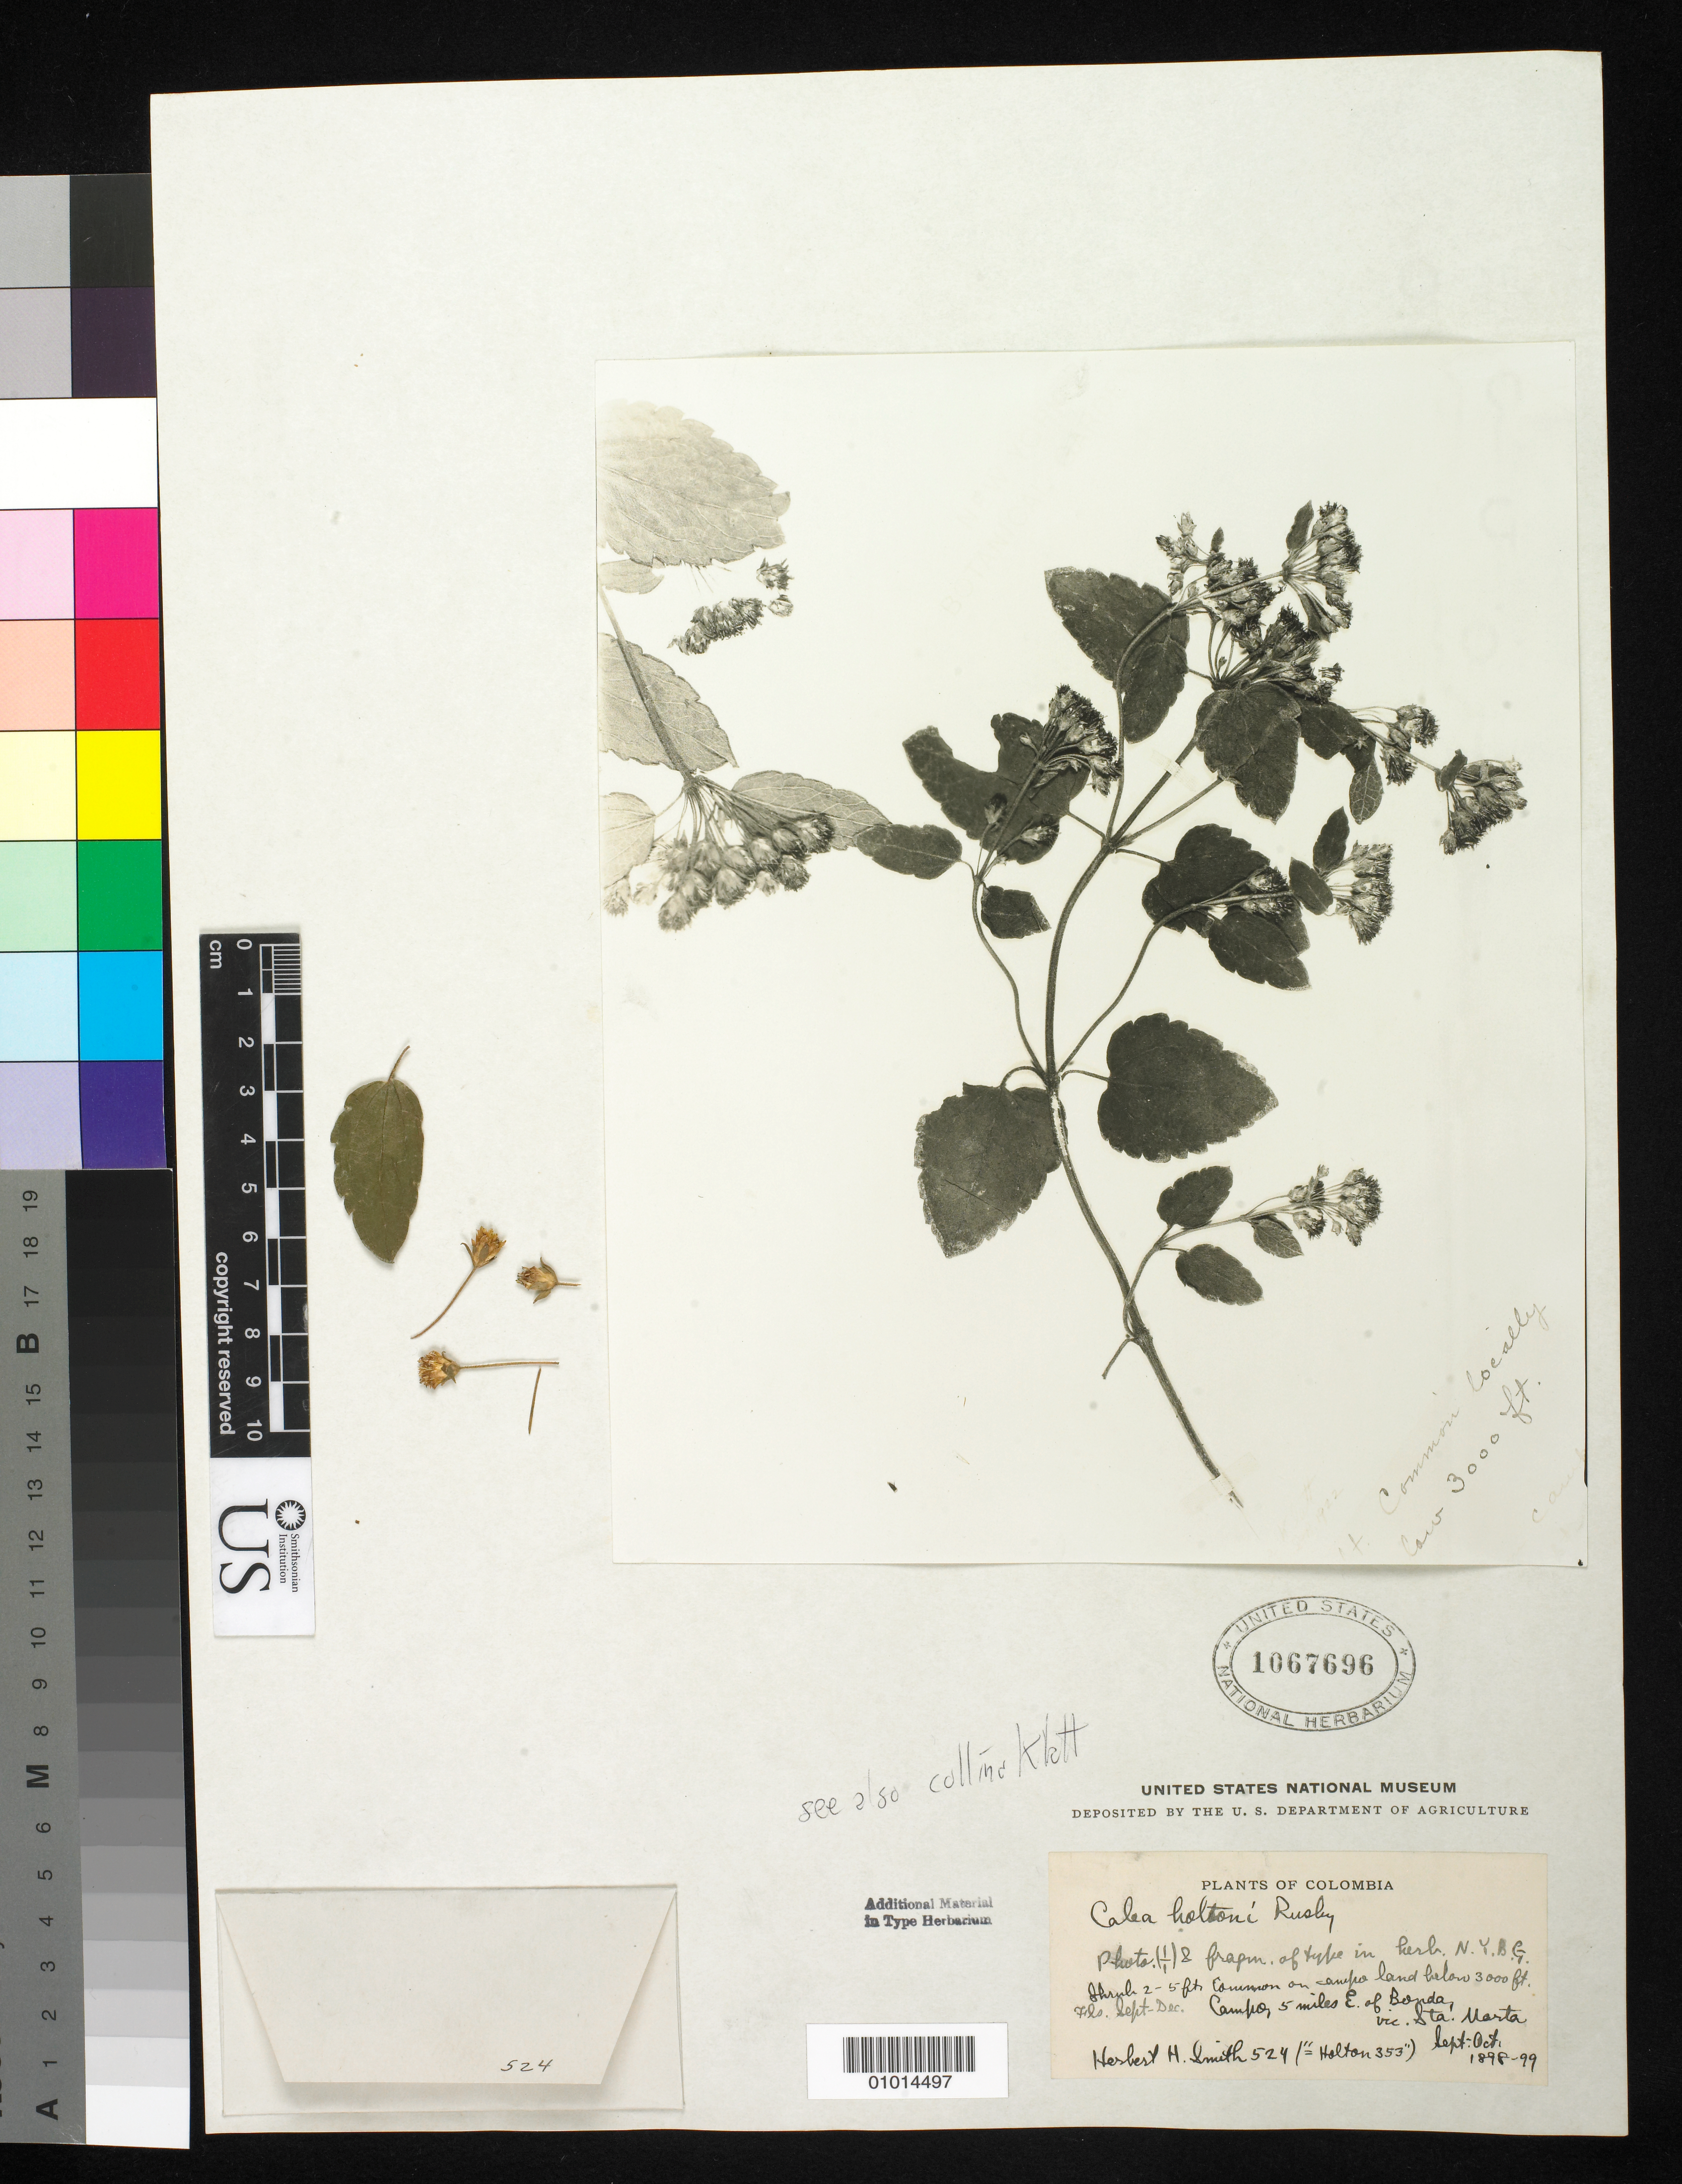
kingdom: Plantae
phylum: Tracheophyta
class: Magnoliopsida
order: Asterales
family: Asteraceae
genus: Calea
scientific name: Calea holtonii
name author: Rusby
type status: Isotype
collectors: Herbert H. Smith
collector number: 524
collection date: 1898-09/1899-10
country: Colombia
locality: Santa Marta, 5 miles E. of Bonda.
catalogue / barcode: US 1067696